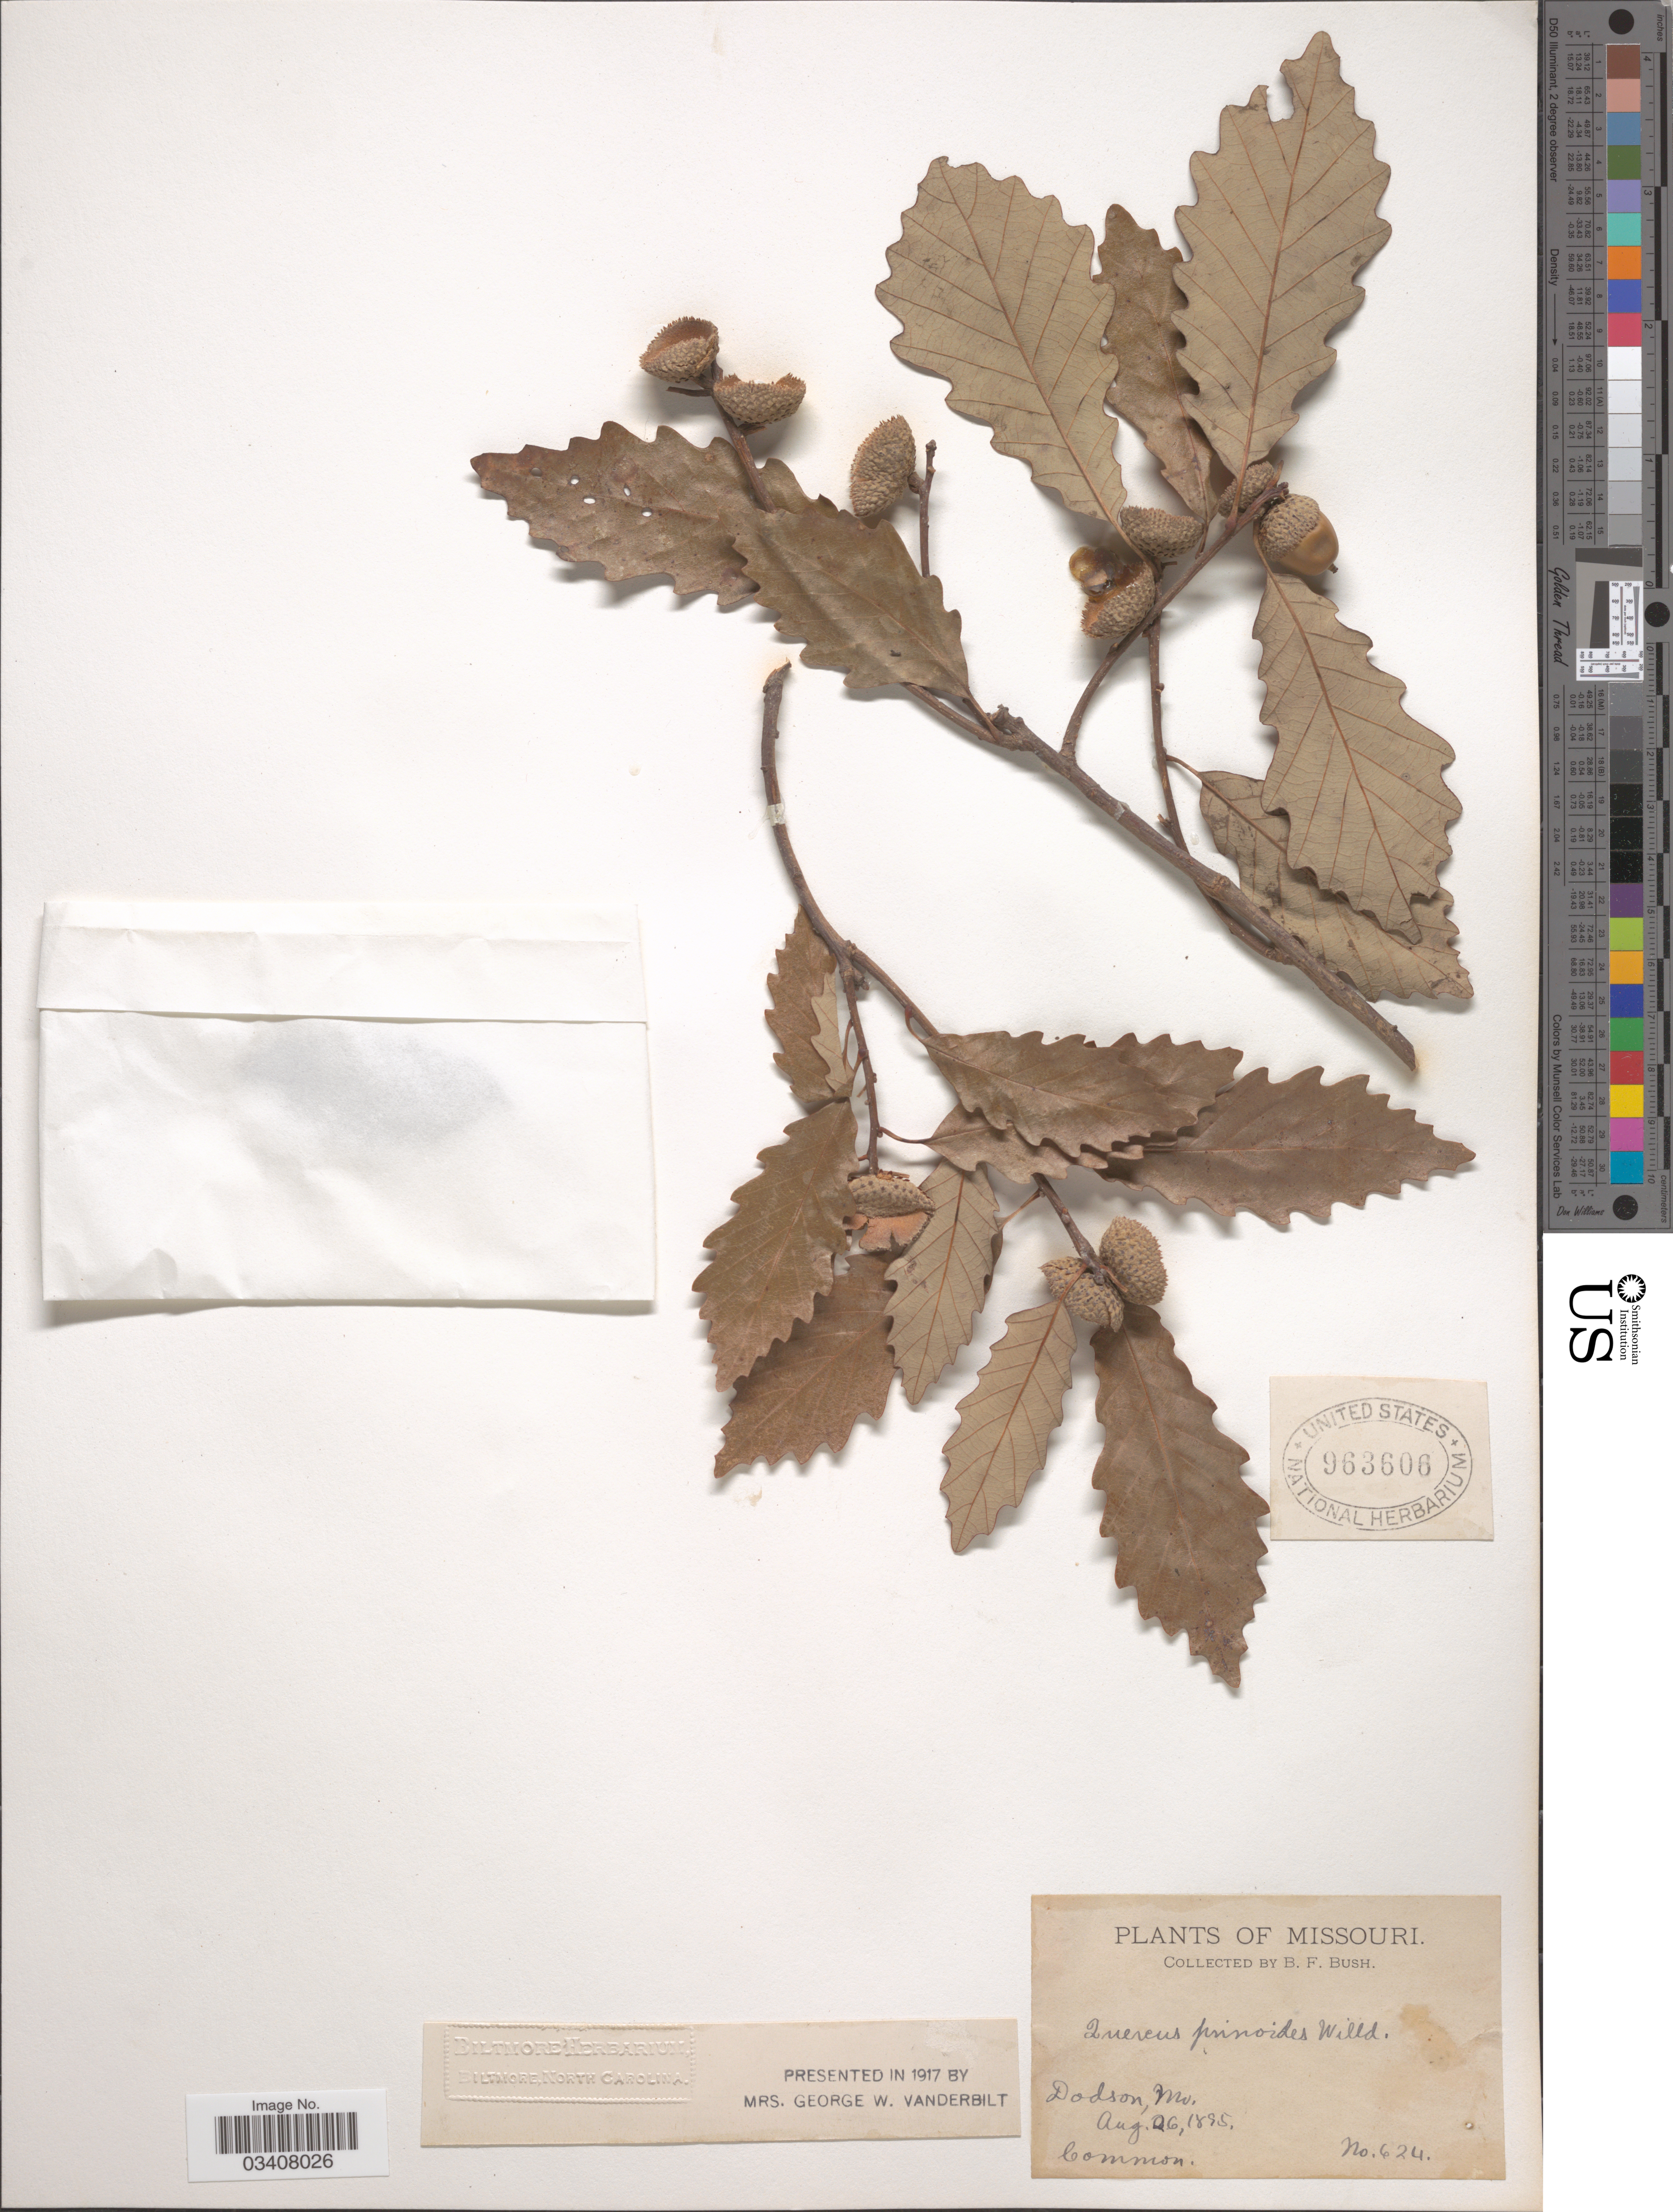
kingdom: Plantae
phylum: Tracheophyta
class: Magnoliopsida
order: Fagales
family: Fagaceae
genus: Quercus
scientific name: Quercus prinoides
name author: Willd.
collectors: B. F. Bush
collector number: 624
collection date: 1895-08-26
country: United States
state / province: Missouri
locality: Dodson.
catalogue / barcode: US 963606